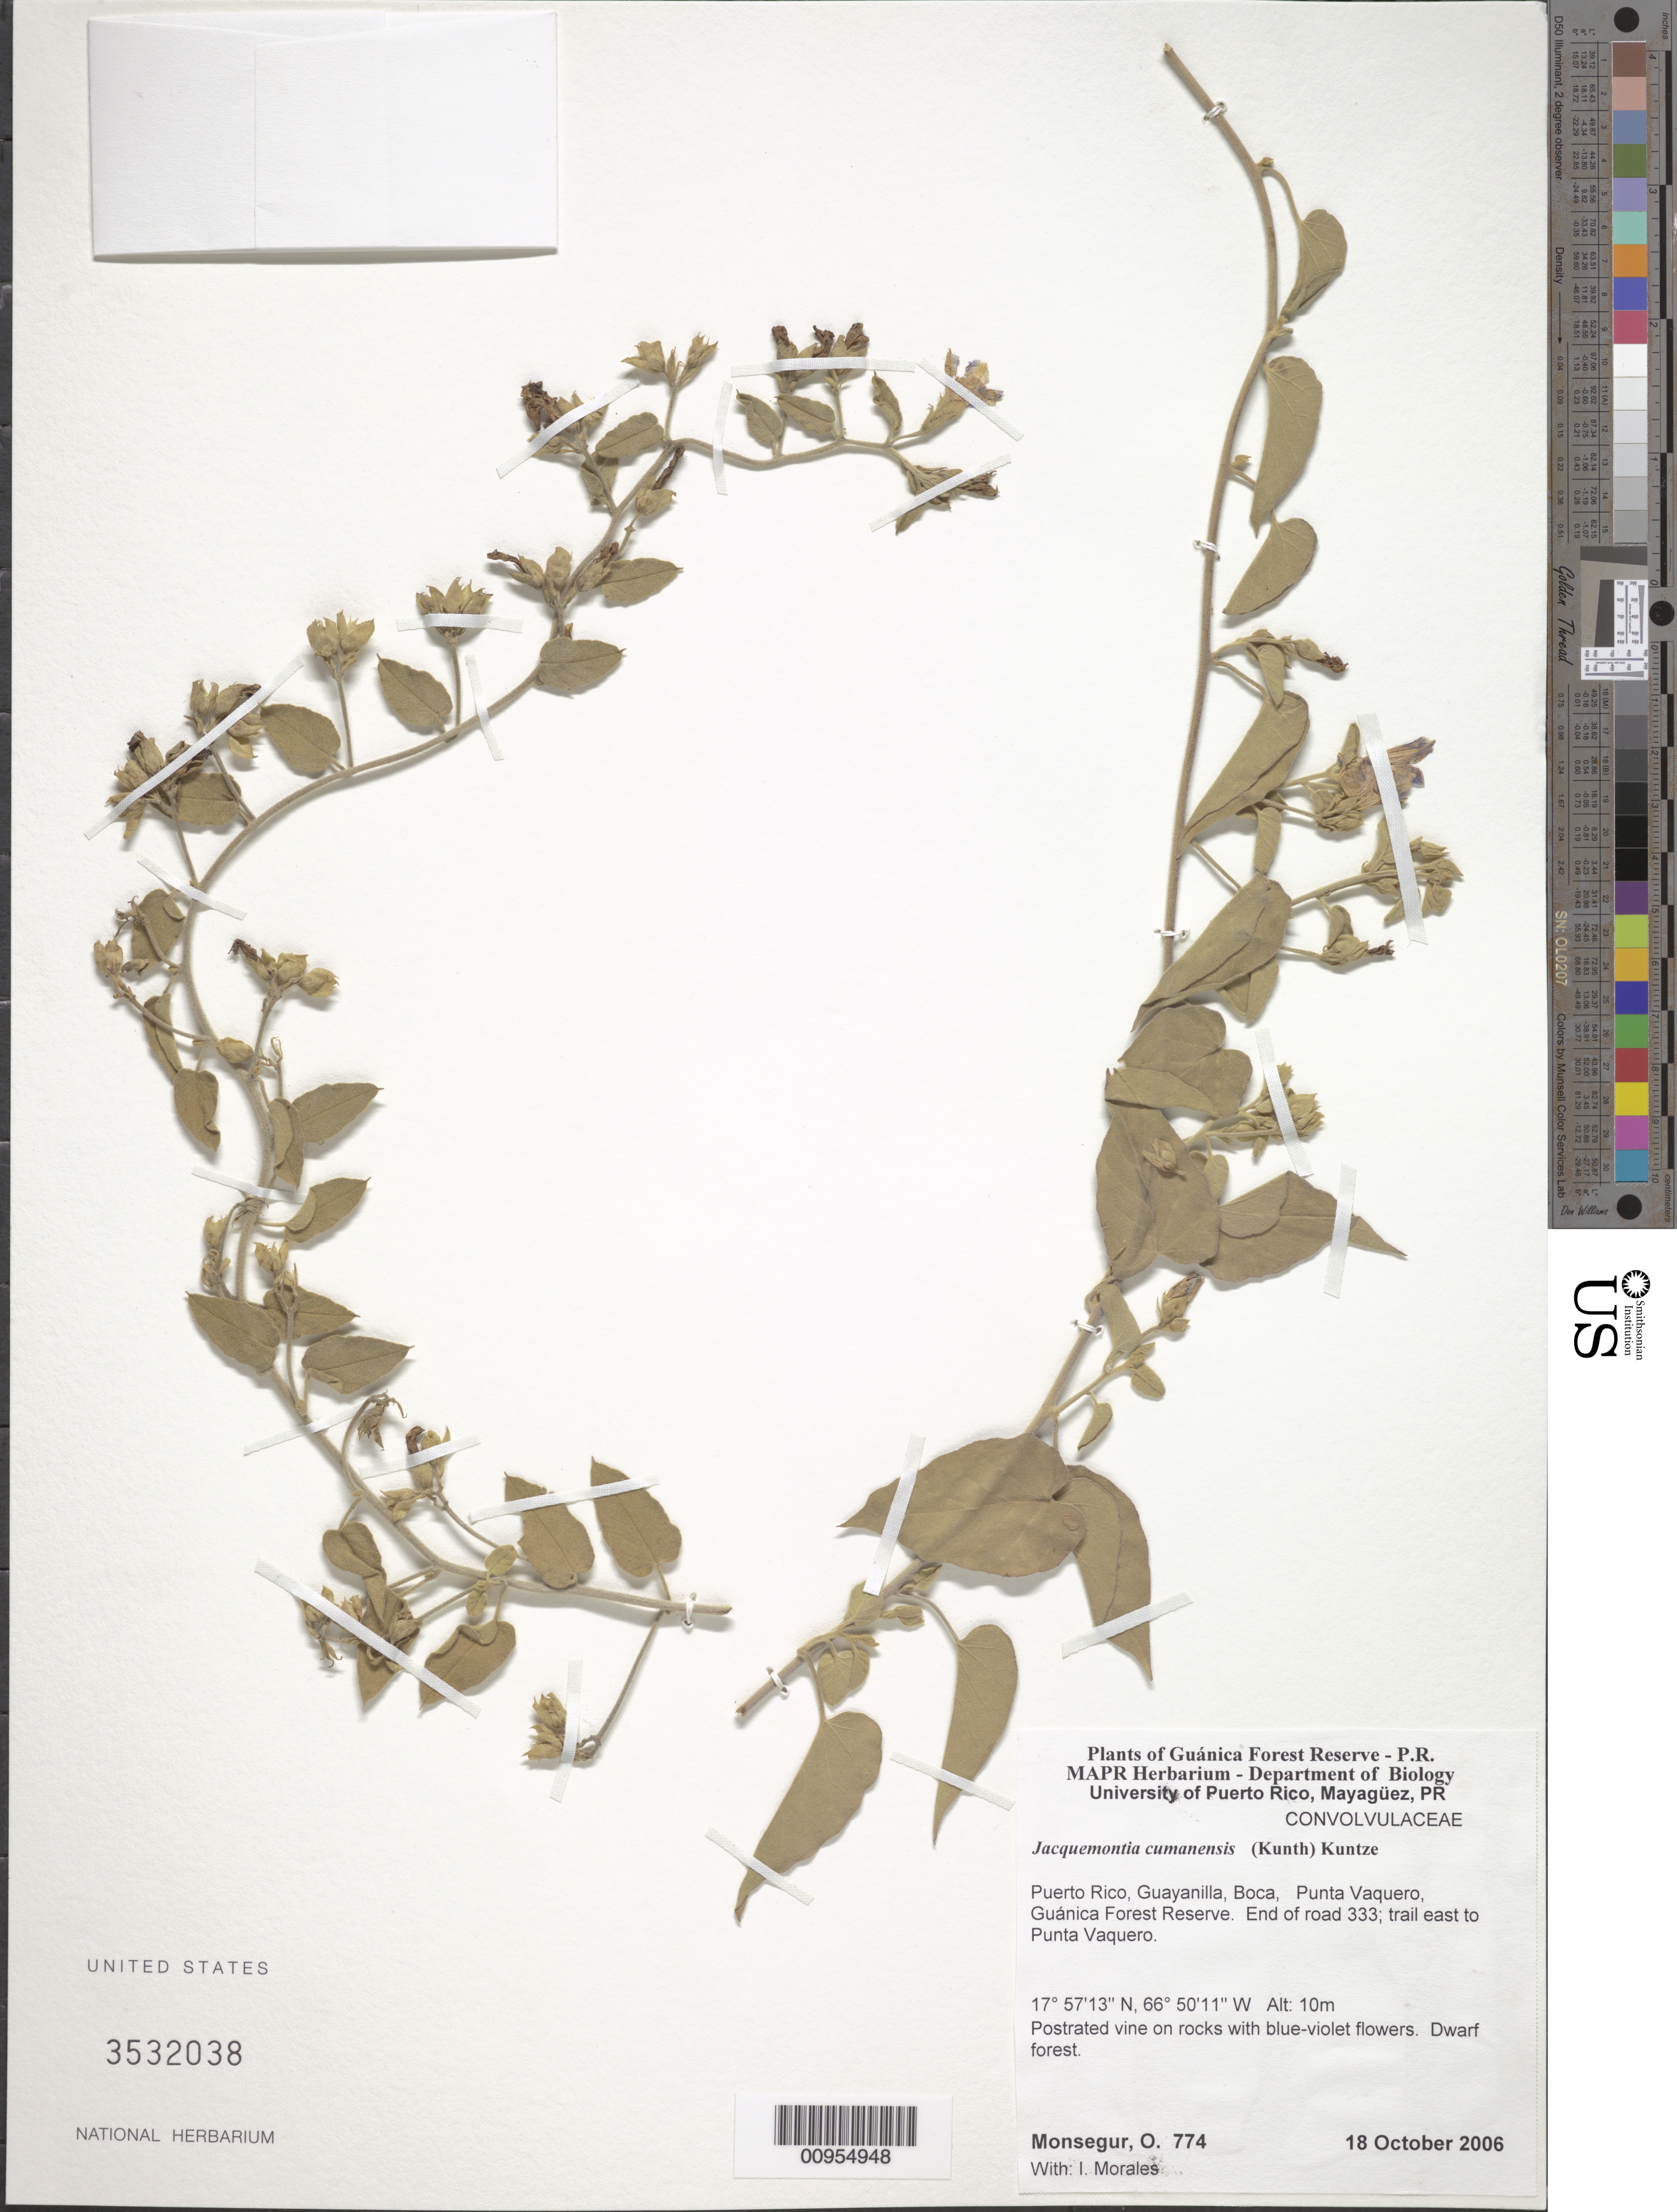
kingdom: Plantae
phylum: Tracheophyta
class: Magnoliopsida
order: Solanales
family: Convolvulaceae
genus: Jacquemontia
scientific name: Jacquemontia cumanensis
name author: (Kuntze) Kuntze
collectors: O. Monsegur & I. Morales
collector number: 774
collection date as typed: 18 Oct 2006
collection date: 2006-10-18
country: Puerto Rico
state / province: Guayanilla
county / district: Boca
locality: Guánica Forest Reserve. End of road 333; trail east to Punta Vaquero.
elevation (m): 10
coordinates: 17.57127, 66.50105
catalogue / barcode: US 3532038